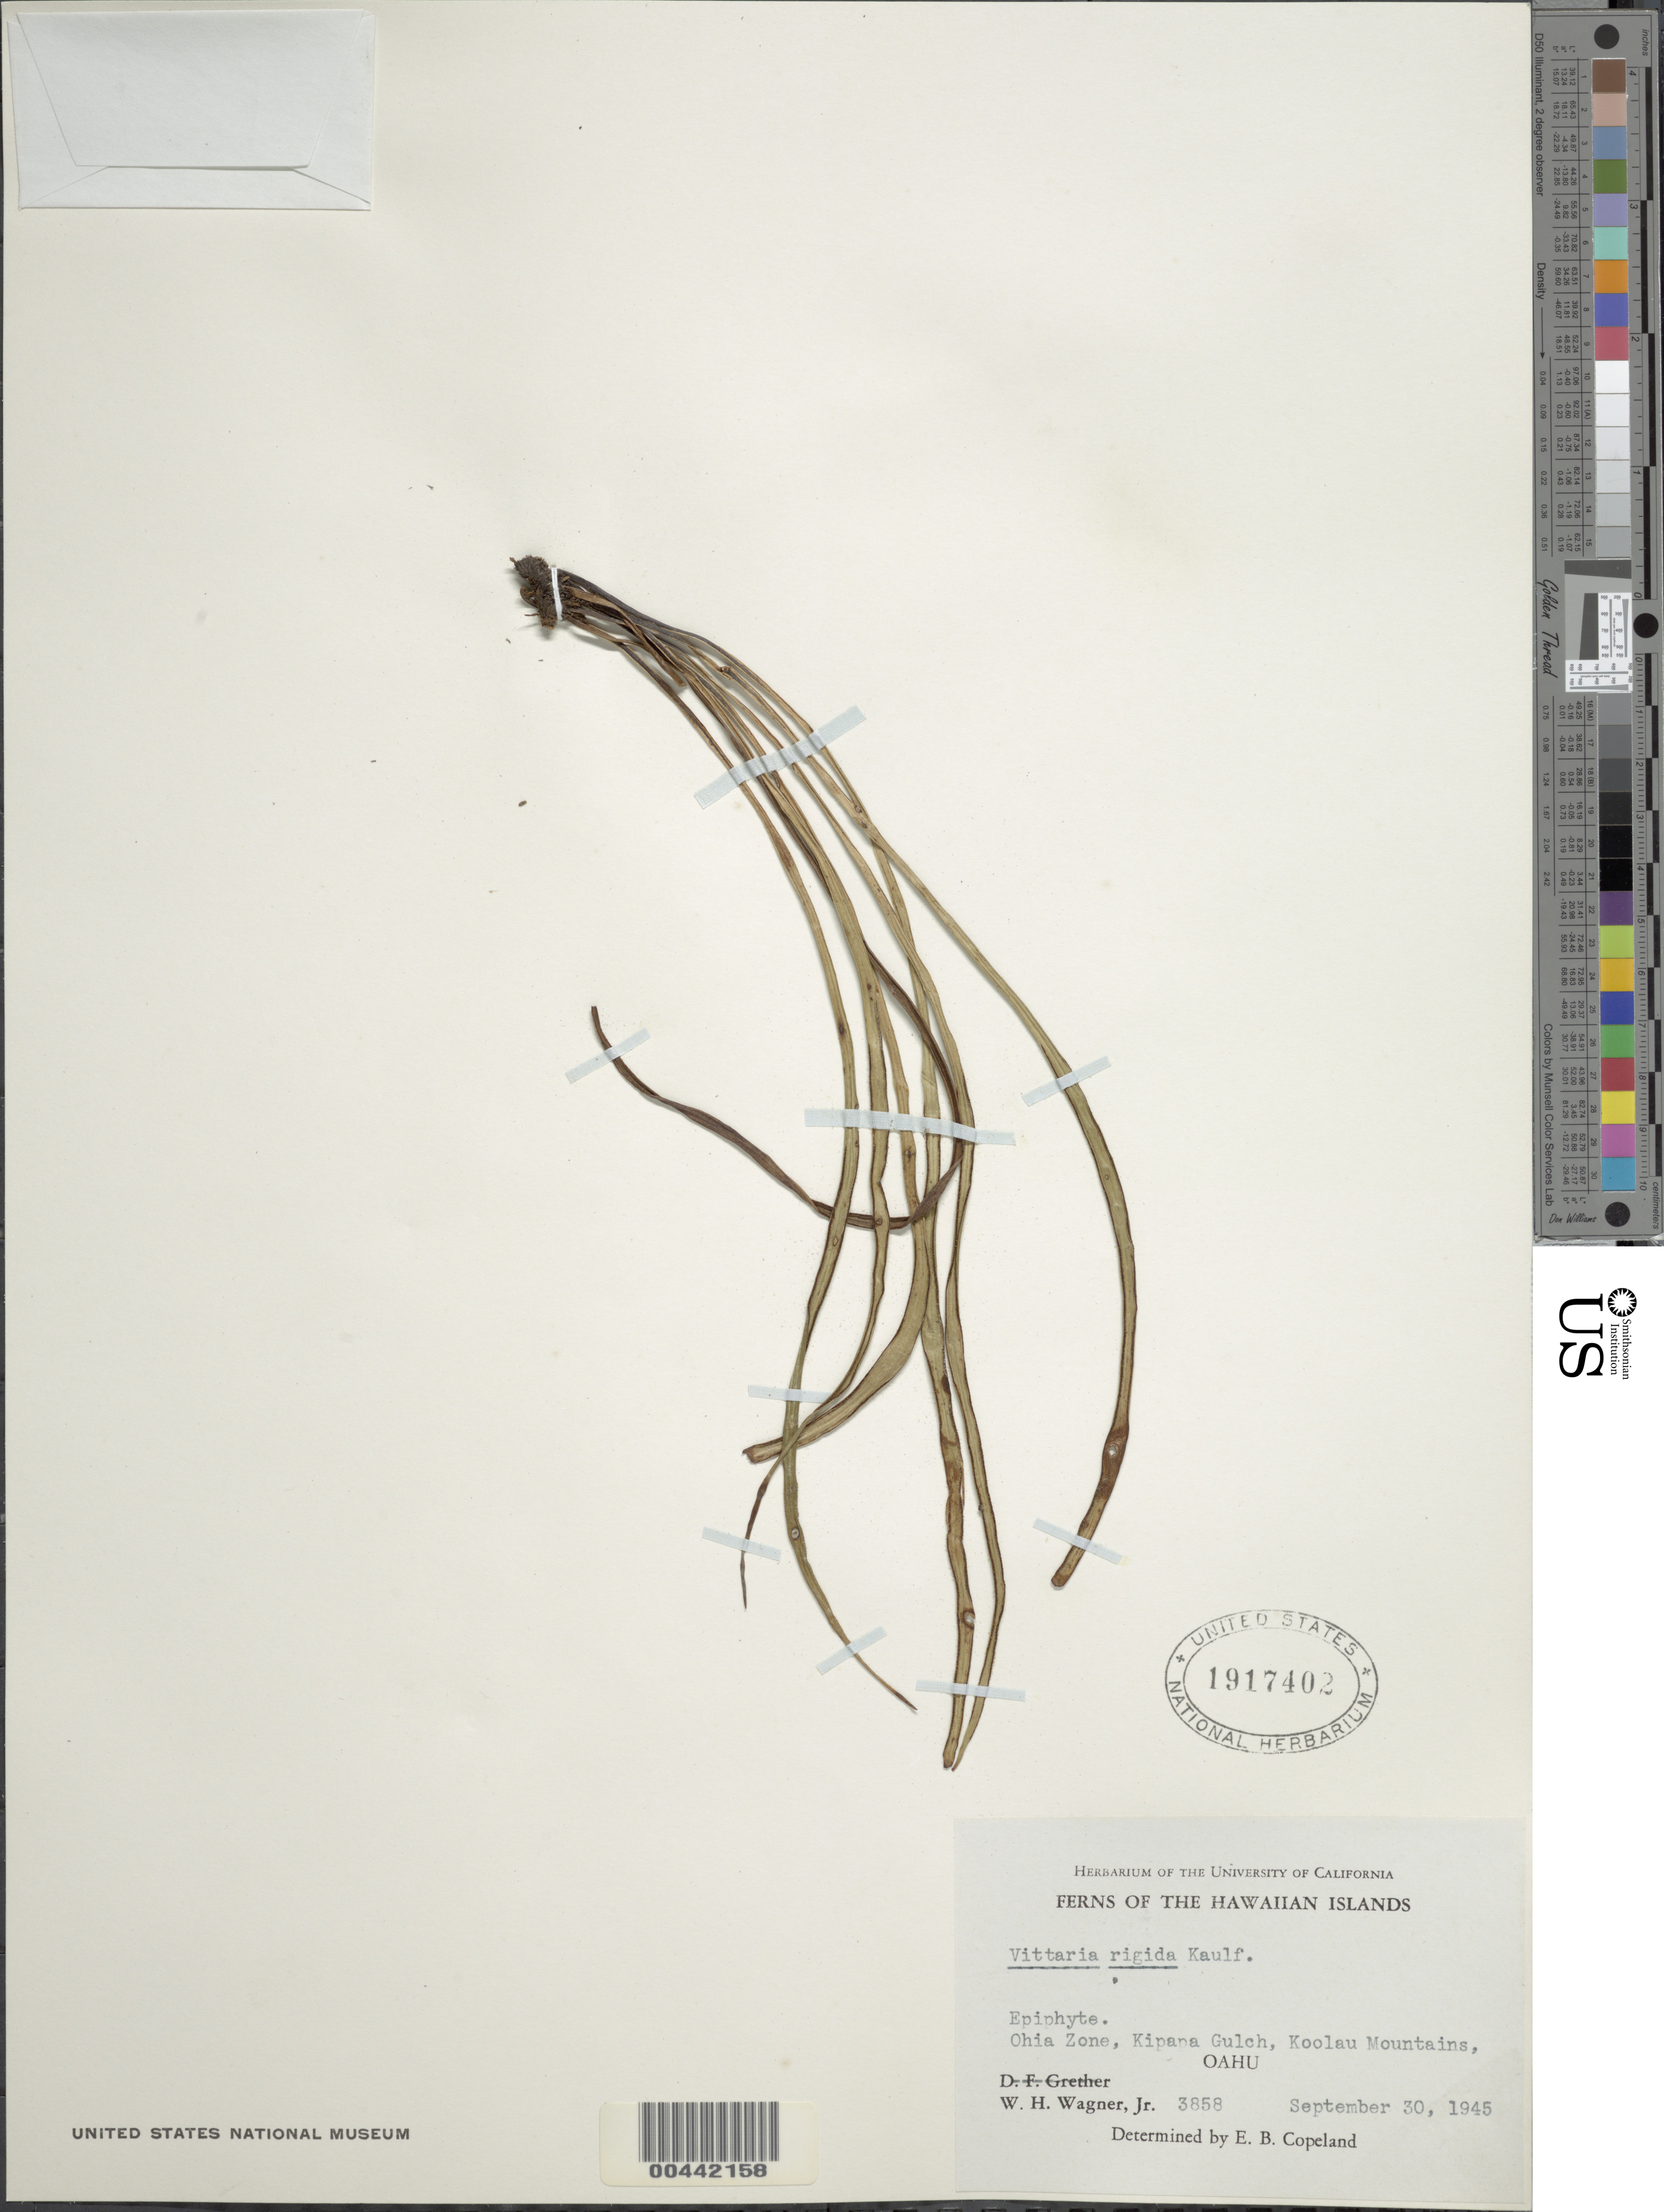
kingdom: Plantae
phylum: Tracheophyta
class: Polypodiopsida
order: Polypodiales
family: Pteridaceae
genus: Haplopteris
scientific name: Haplopteris elongata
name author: (Sw.) Crane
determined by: Wagner, W. L., (BOT), Smithsonian Institution - National Museum of Natural History (UNITED STATES)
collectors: W. H. Wagner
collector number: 3858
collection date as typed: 30 Sep 1945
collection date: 1945-09-30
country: United States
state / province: Hawaii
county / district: Honolulu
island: Oahu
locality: Ohia Zone, Kipapa Gulch, Koolau Mts.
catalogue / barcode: US 1917402